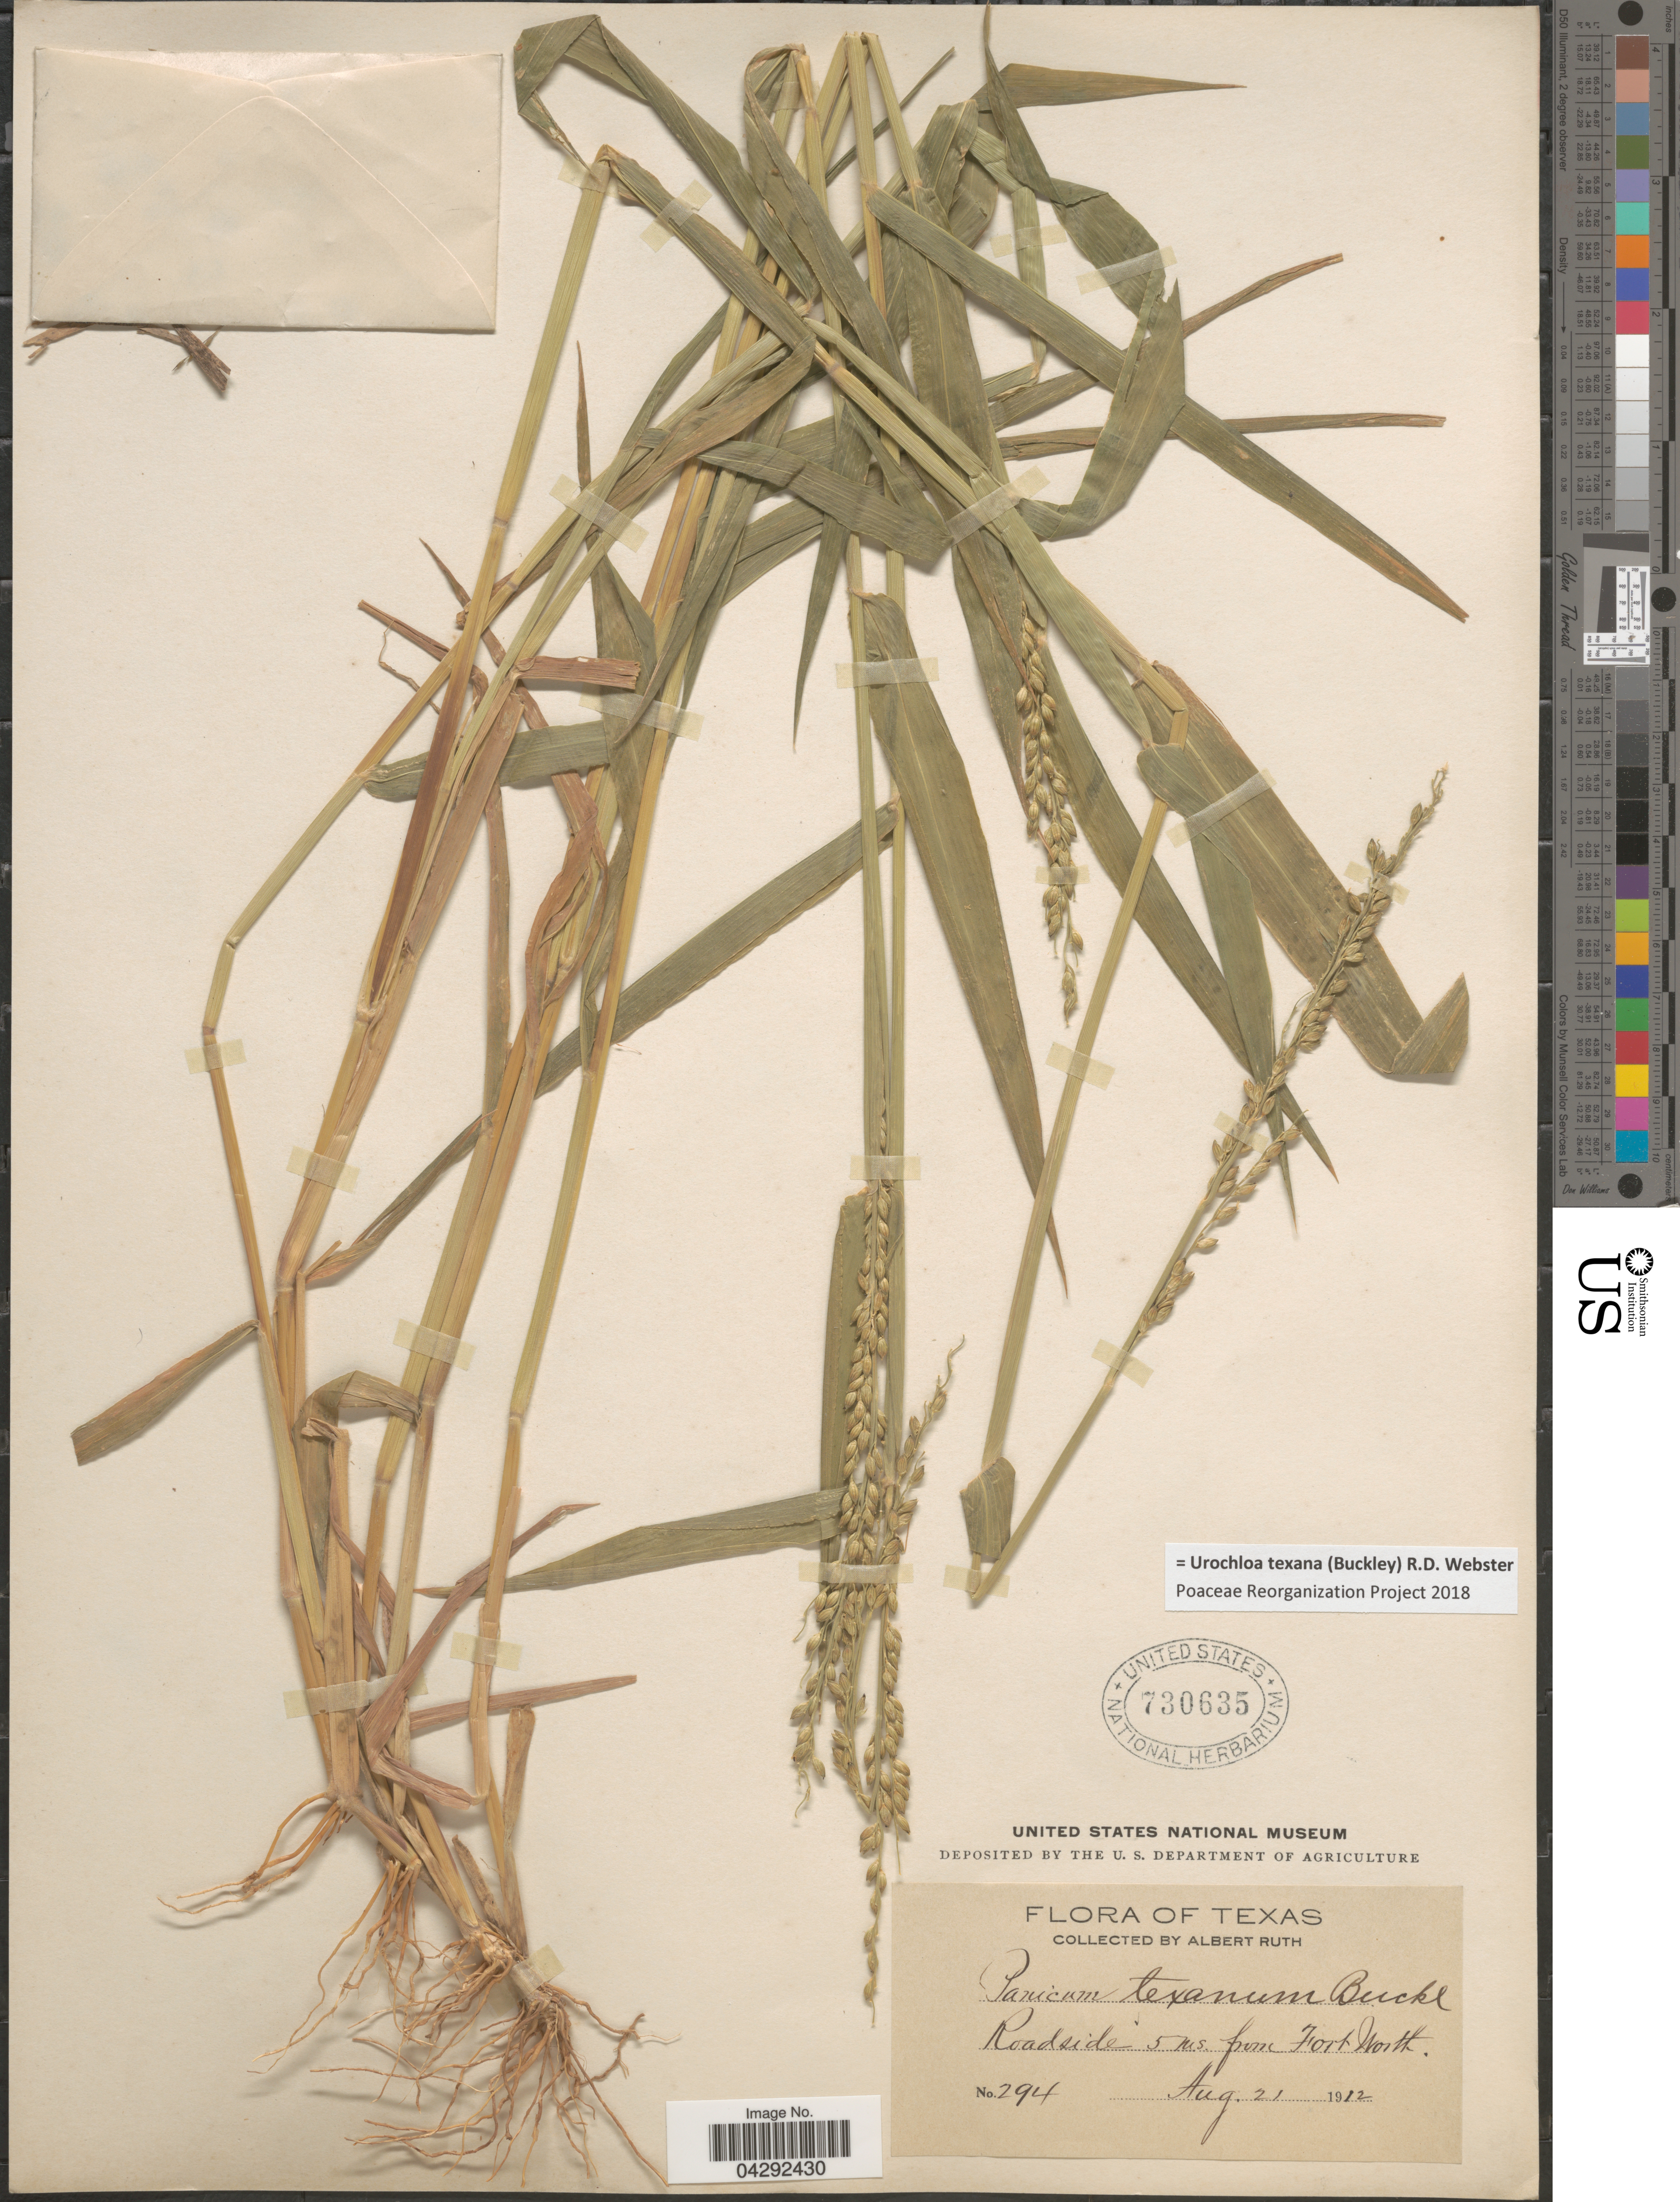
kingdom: Plantae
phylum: Tracheophyta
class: Liliopsida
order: Poales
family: Poaceae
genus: Urochloa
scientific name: Urochloa texana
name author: (Buckley) R.D. Webster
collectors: A. Ruth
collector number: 294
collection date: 1912-08-21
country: United States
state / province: Texas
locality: Roadside 5 ms. from Fort Worth.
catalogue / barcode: US 730635